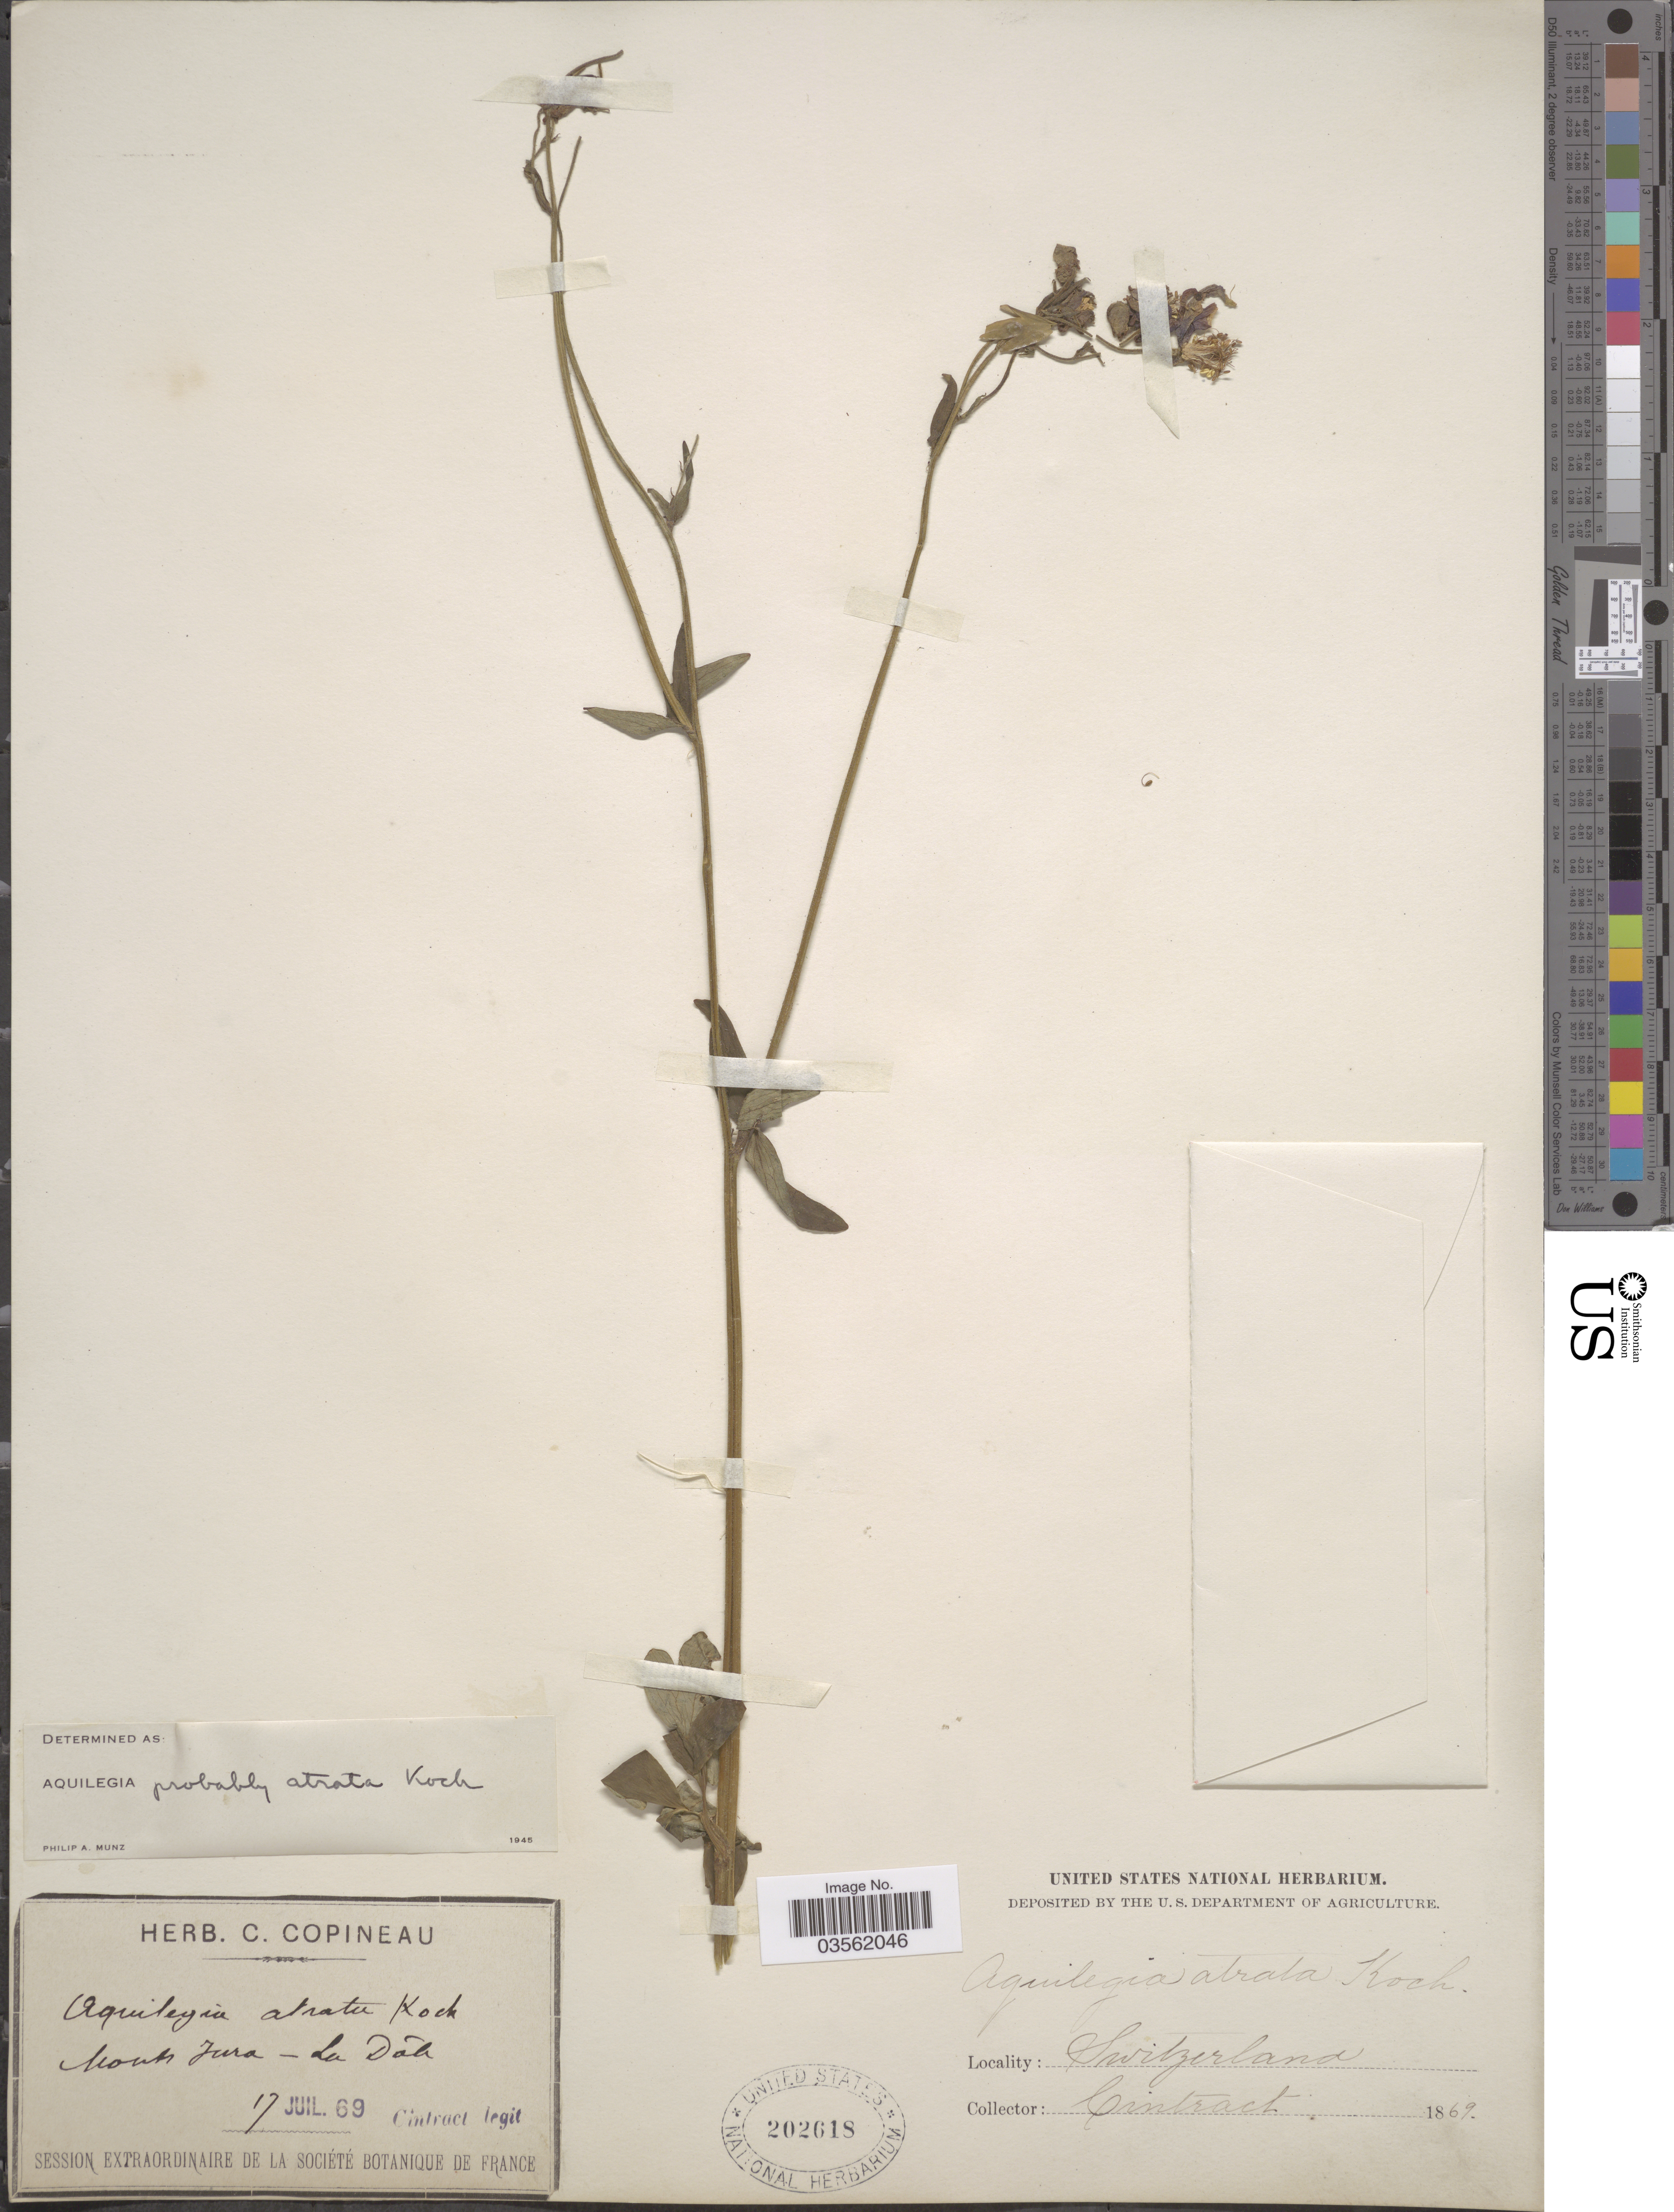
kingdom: Plantae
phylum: Tracheophyta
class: Magnoliopsida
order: Ranunculales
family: Ranunculaceae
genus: Aquilegia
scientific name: Aquilegia atrata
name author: Koch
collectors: Cintract, --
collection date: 1869-07-17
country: Switzerland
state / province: Jura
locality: Monts Jura - La Dôle.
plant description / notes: Corrected "Monts Jura - La Dáh" to "Monts Jura - La Dôle."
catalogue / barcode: US 202618